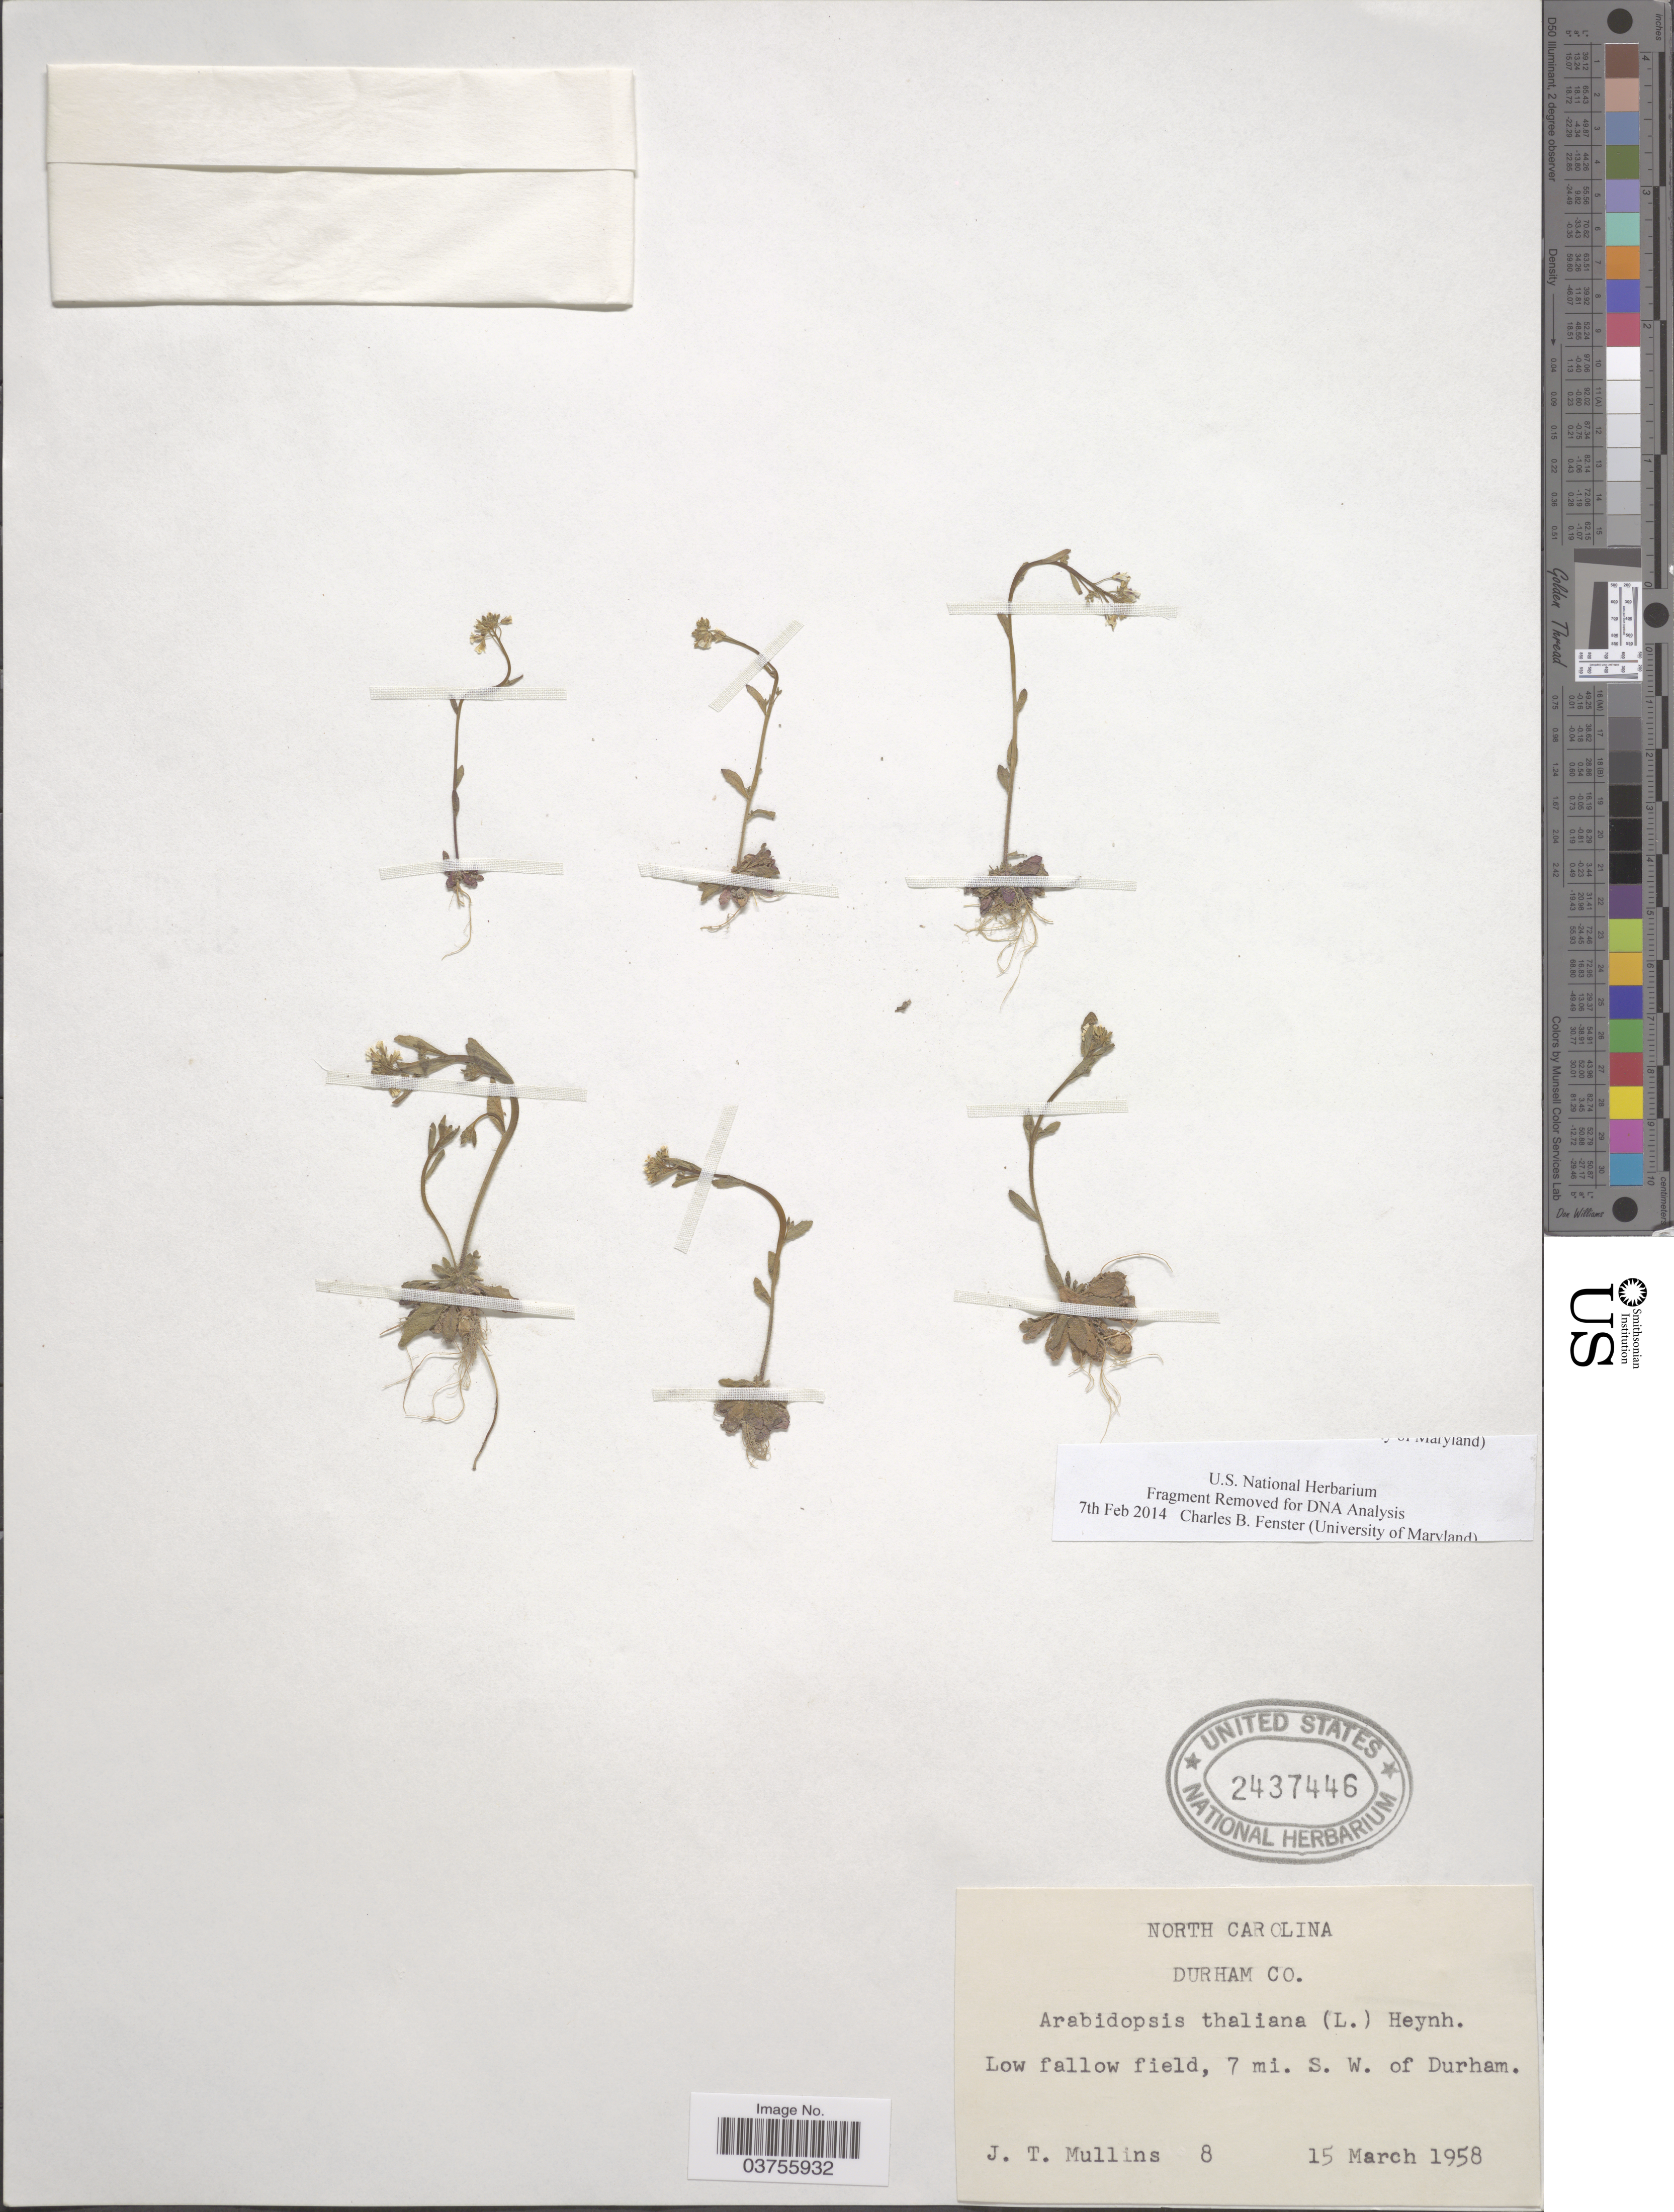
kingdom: Plantae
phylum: Tracheophyta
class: Magnoliopsida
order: Brassicales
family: Brassicaceae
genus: Arabidopsis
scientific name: Arabidopsis thaliana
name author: (L.) Heynh.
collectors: J. Mullins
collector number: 8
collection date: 1958-03-15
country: United States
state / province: North Carolina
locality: Durham Co. Low fallow field, 7 mi. S. W. of Durham.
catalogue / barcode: US 2437446